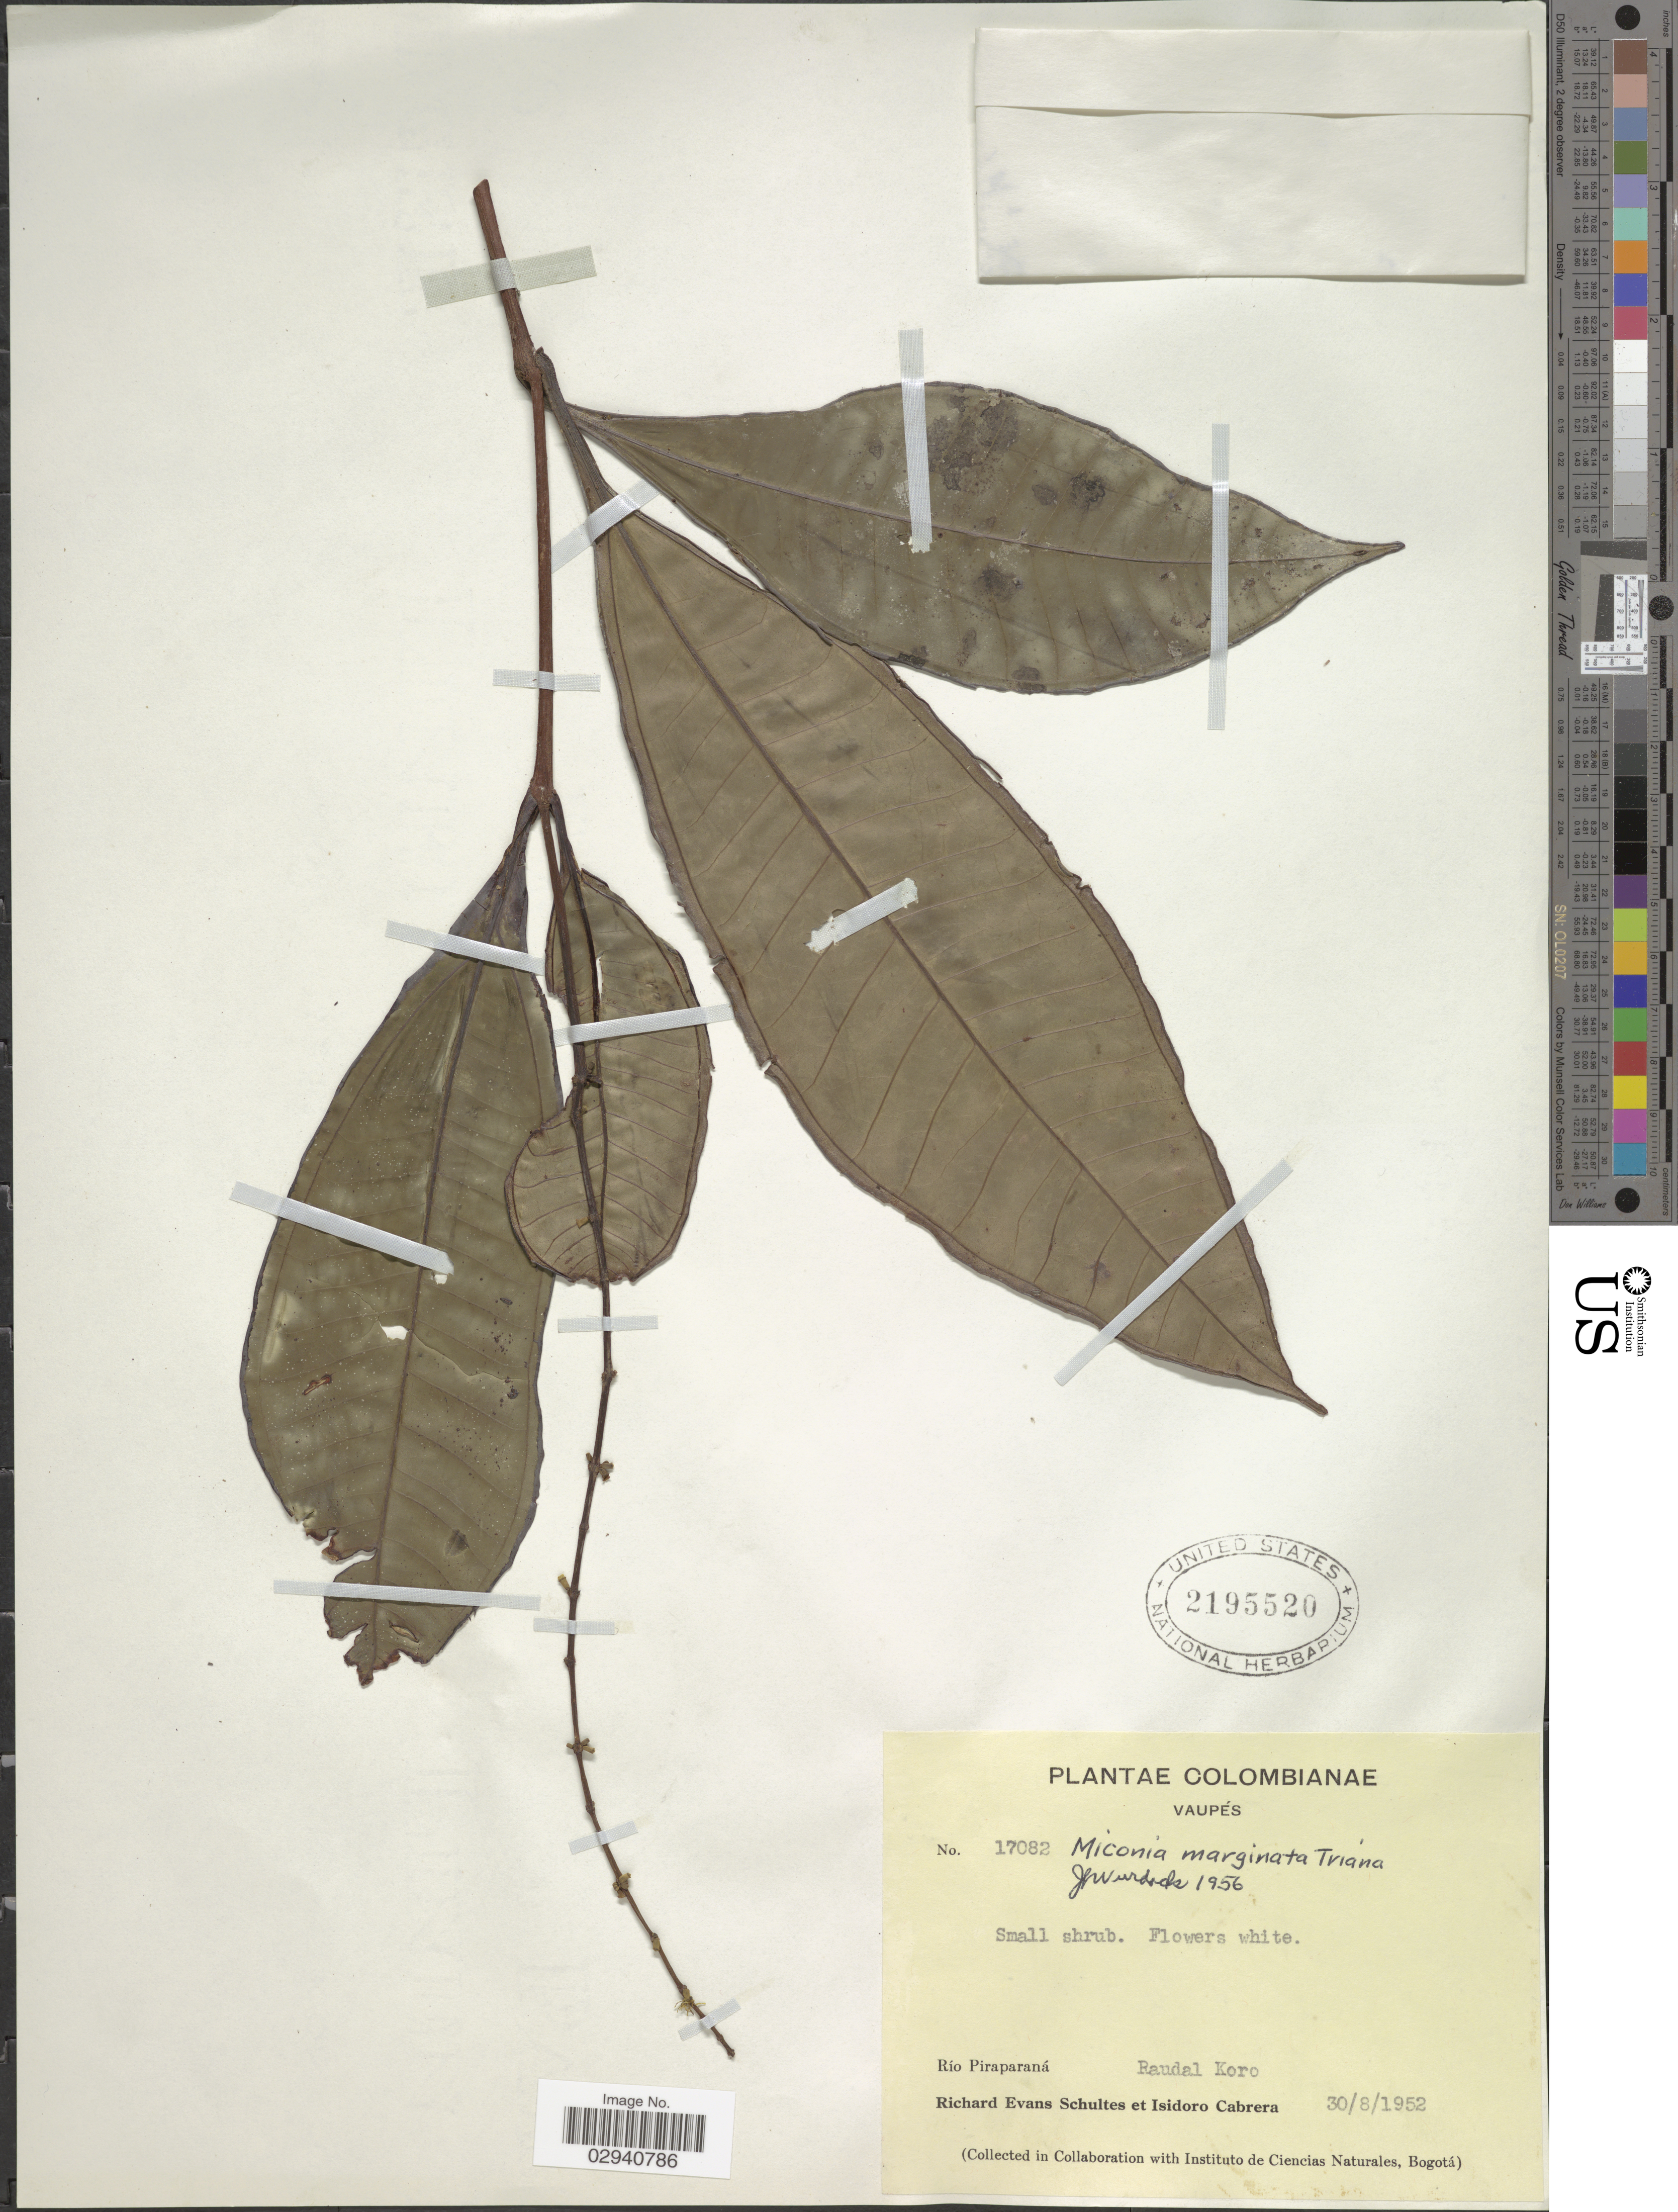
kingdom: Plantae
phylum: Tracheophyta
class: Magnoliopsida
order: Myrtales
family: Melastomataceae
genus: Miconia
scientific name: Miconia marginata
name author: Triana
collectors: R. E. Schultes & I. Cabrera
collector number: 17082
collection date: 1952-08-30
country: Colombia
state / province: Vaupés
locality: Río Piraparaná. Raudal Koro.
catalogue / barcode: US 2195520